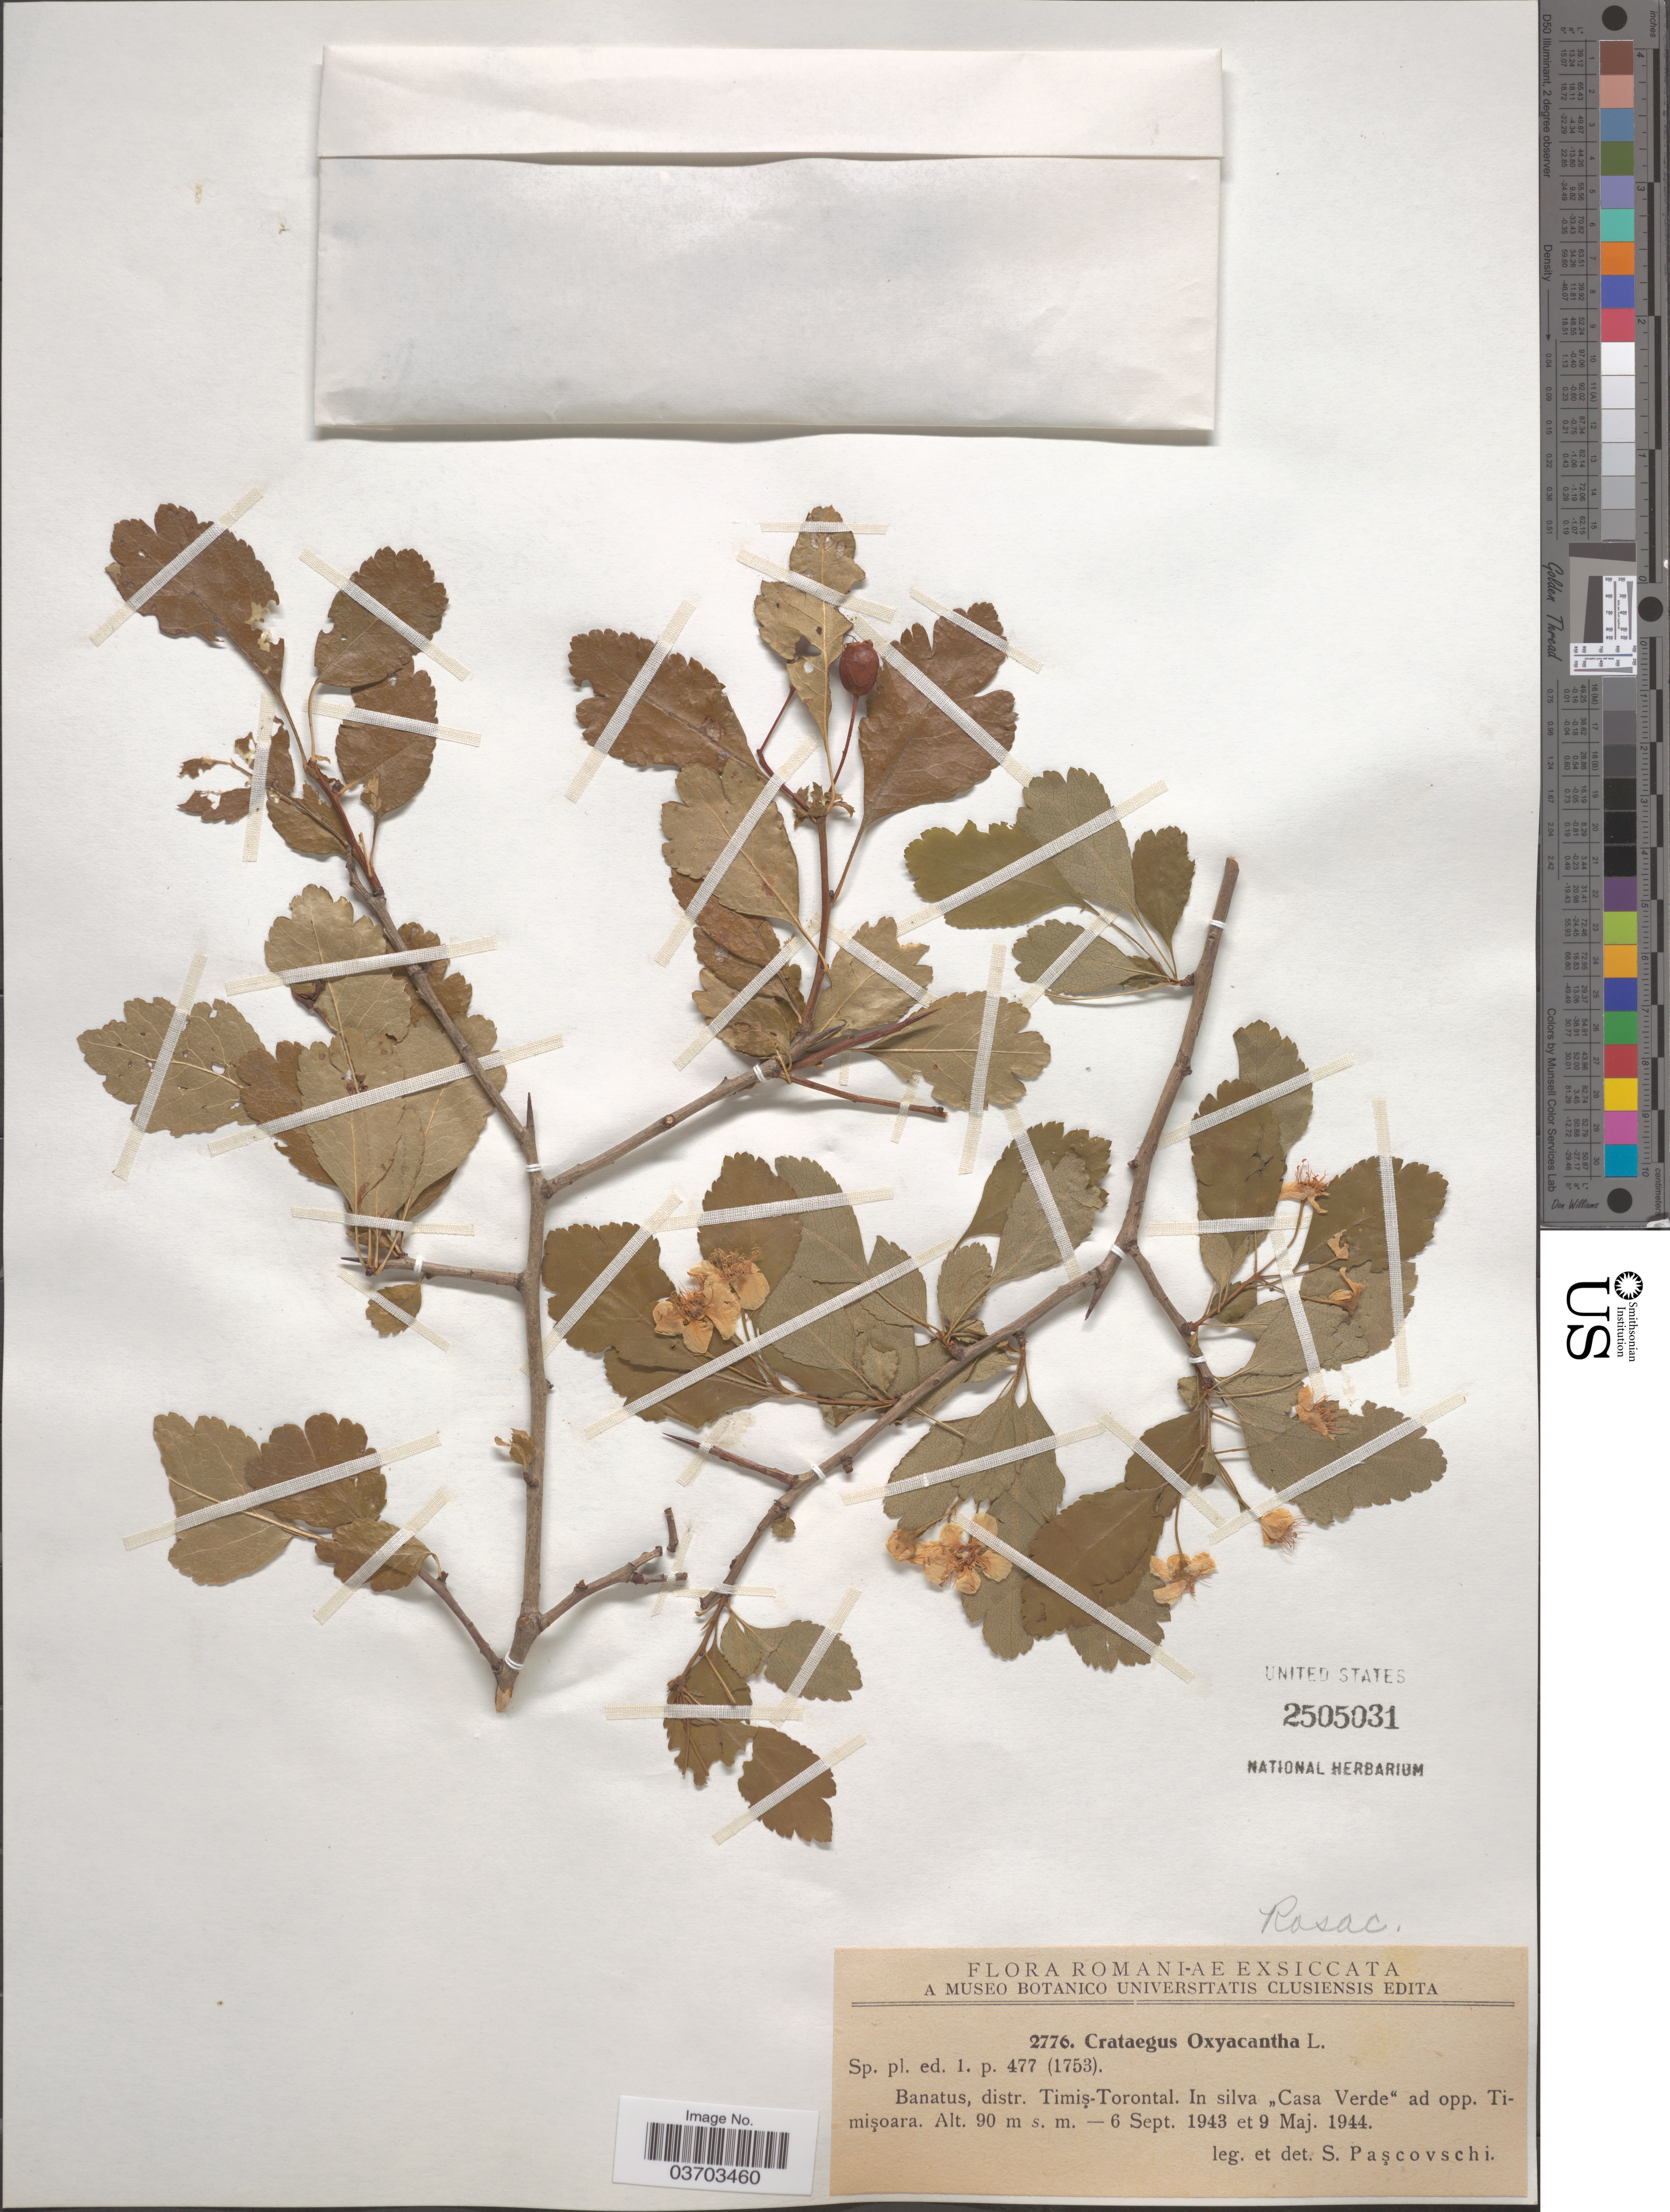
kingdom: Plantae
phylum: Tracheophyta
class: Magnoliopsida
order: Rosales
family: Rosaceae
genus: Crataegus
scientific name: Crataegus rhipidophylla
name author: Gand.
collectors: S. Pascovschi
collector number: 2776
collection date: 1943-09-06/1944-05-09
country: Romania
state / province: Timis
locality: Banatus, distr. Timis-Torontal. In silva ,,Casa Verde' ad opp. Timişoara.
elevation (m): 90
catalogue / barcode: US 2505031